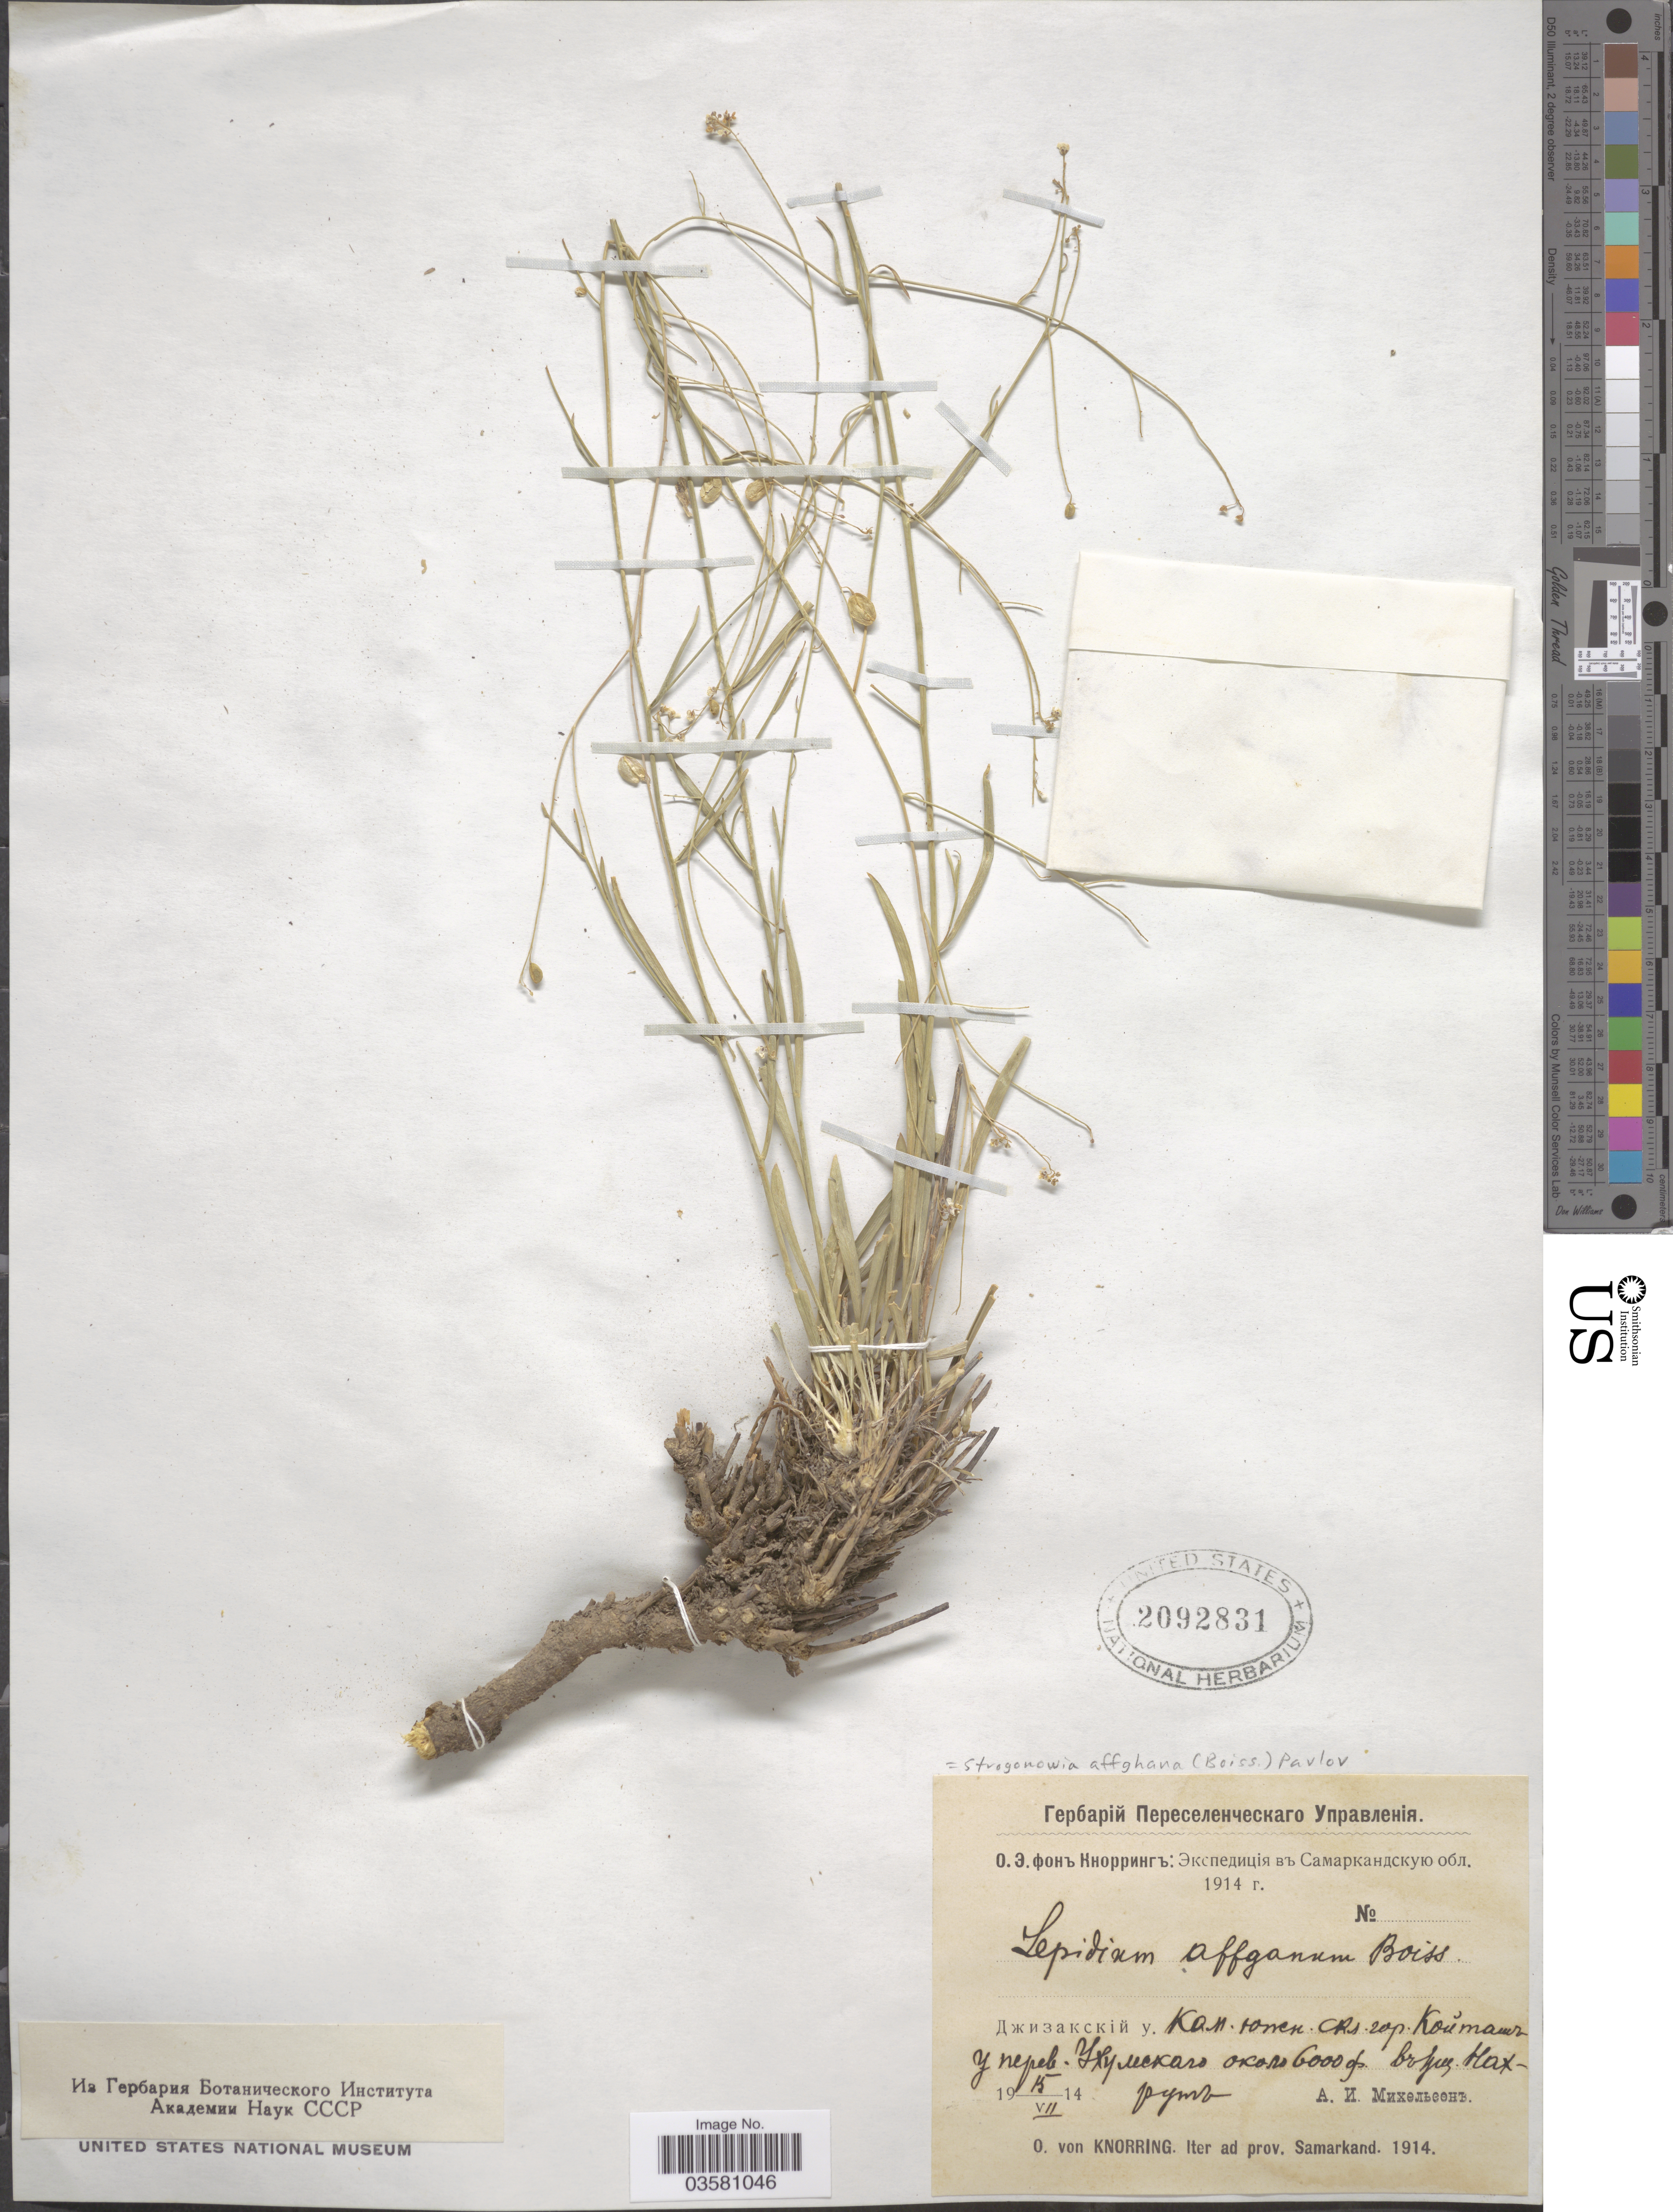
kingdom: Plantae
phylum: Tracheophyta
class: Magnoliopsida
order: Brassicales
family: Brassicaceae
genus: Lepidium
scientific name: Lepidium affghanum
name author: Boiss.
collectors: O. Knorring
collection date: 1914-07-15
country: Uzbekistan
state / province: Samarqand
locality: X. Iter ad prov. Samarkand.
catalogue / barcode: US 2092831